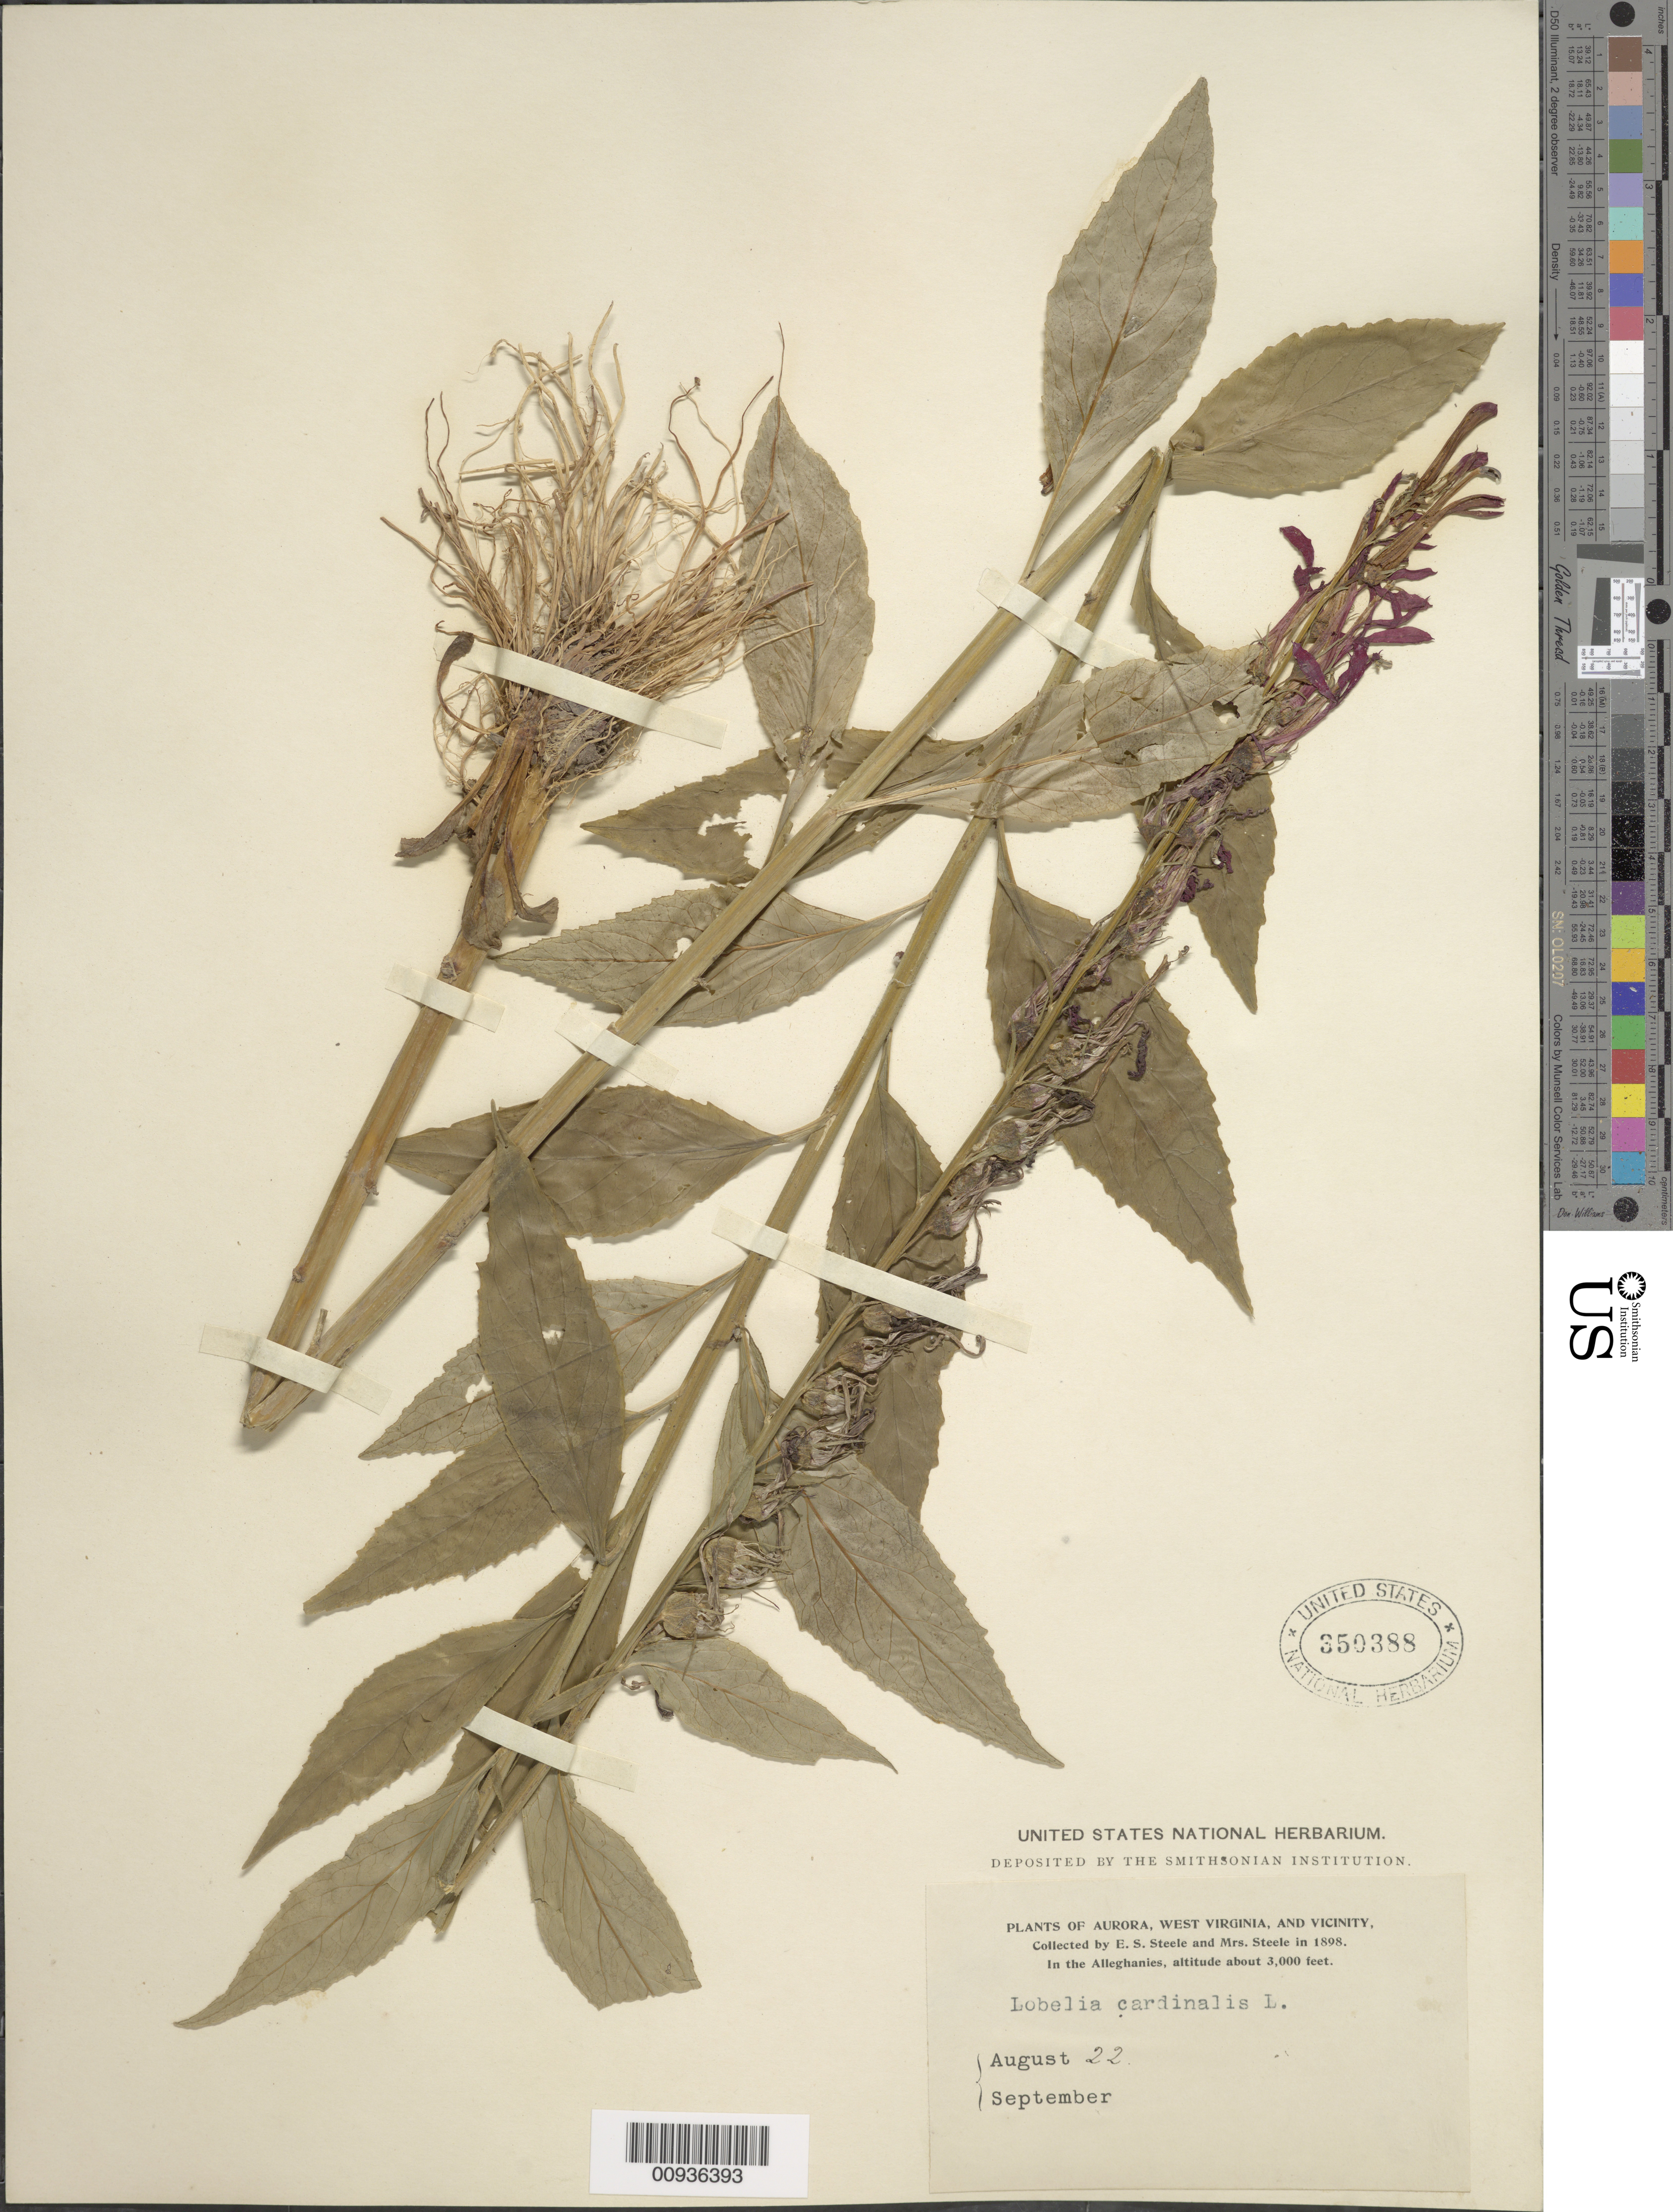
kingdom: Plantae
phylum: Tracheophyta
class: Magnoliopsida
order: Asterales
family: Campanulaceae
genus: Lobelia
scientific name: Lobelia cardinalis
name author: L.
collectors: E. Steele & Mrs. E. S. Steele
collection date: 1898-08-22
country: United States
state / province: West Virginia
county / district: Preston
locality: Aurora, in the Alleghanies.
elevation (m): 914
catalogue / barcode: US 350388